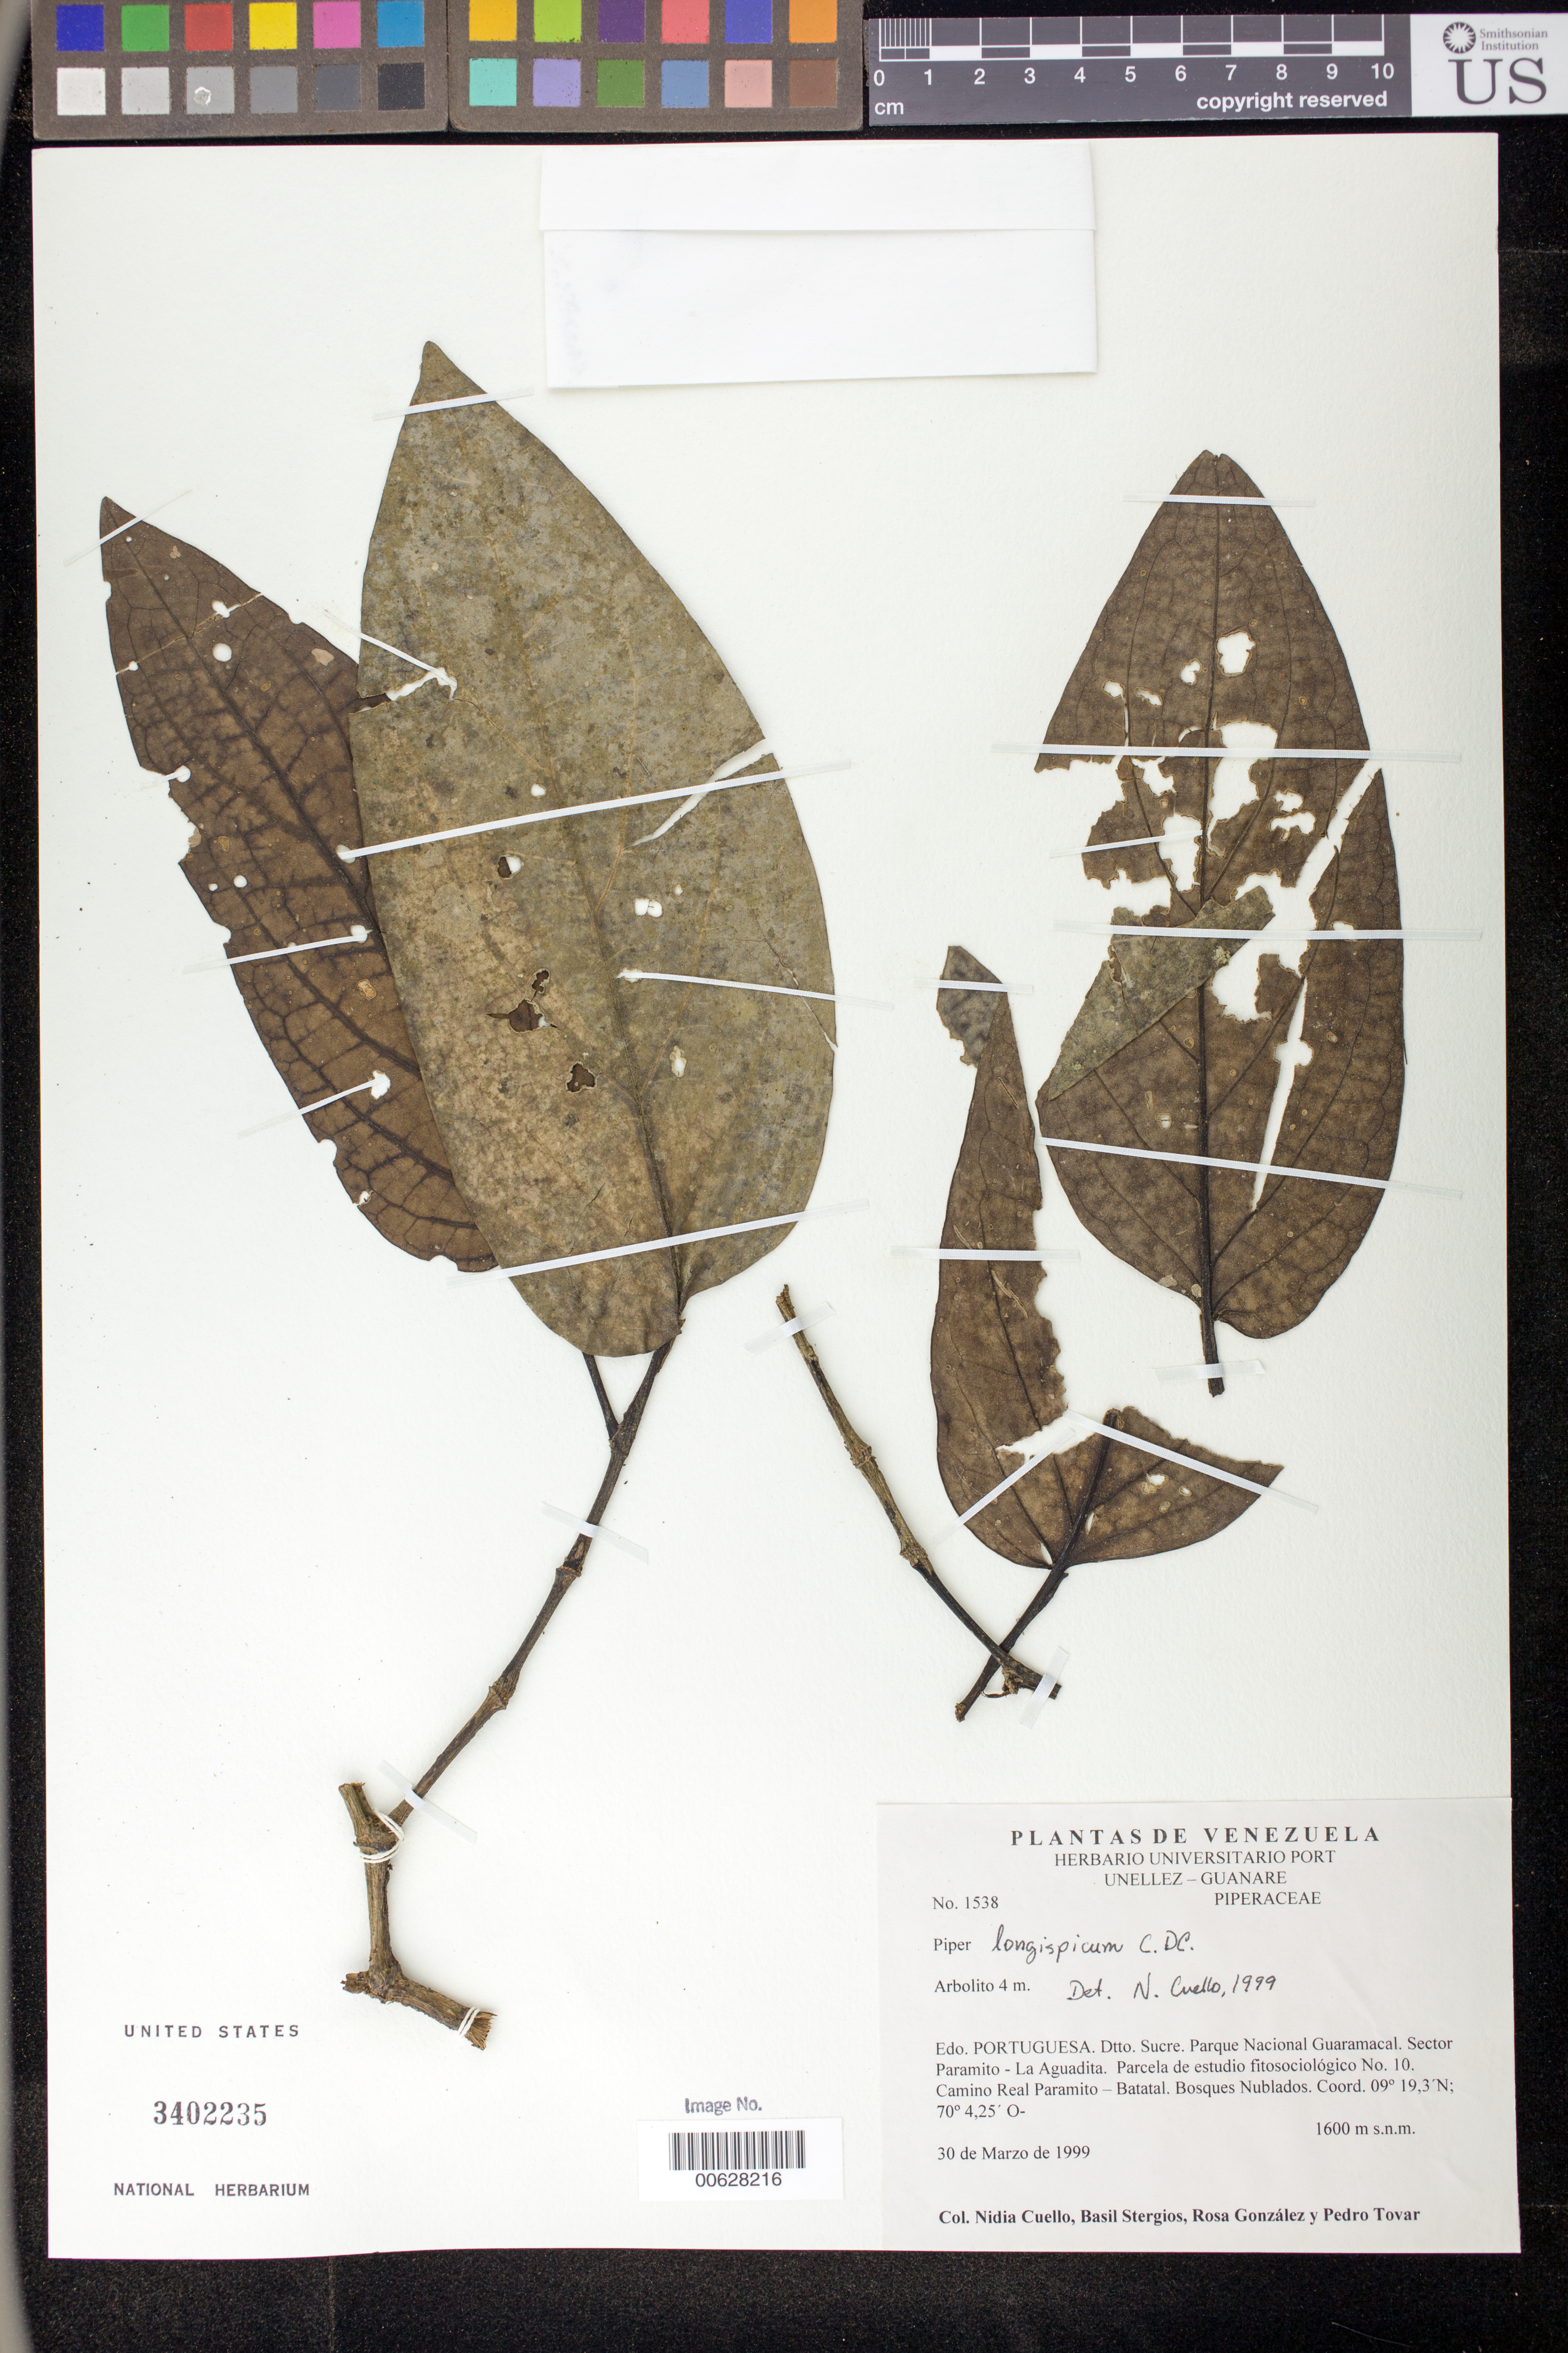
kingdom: Plantae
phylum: Tracheophyta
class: Magnoliopsida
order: Piperales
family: Piperaceae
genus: Piper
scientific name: Piper longispicum var. glabratum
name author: (Yunck.) Steyerm.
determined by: Dorr, L. J., (BOT), Smithsonian Institution - National Museum of Natural History (UNITED STATES)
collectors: N. L. Cuello, B. G. Stergios, R. González & P. Tovar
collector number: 1538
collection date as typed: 30 Mar 1999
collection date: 1999-03-30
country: Venezuela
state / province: Portuguesa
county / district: Sucre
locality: Parque Nacional Guaramacal. Sector Paramito - La Aguadita. Camino Real Paramito - Batatal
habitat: Bosques Nublados.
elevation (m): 1600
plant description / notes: PORT, US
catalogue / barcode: US 3402235